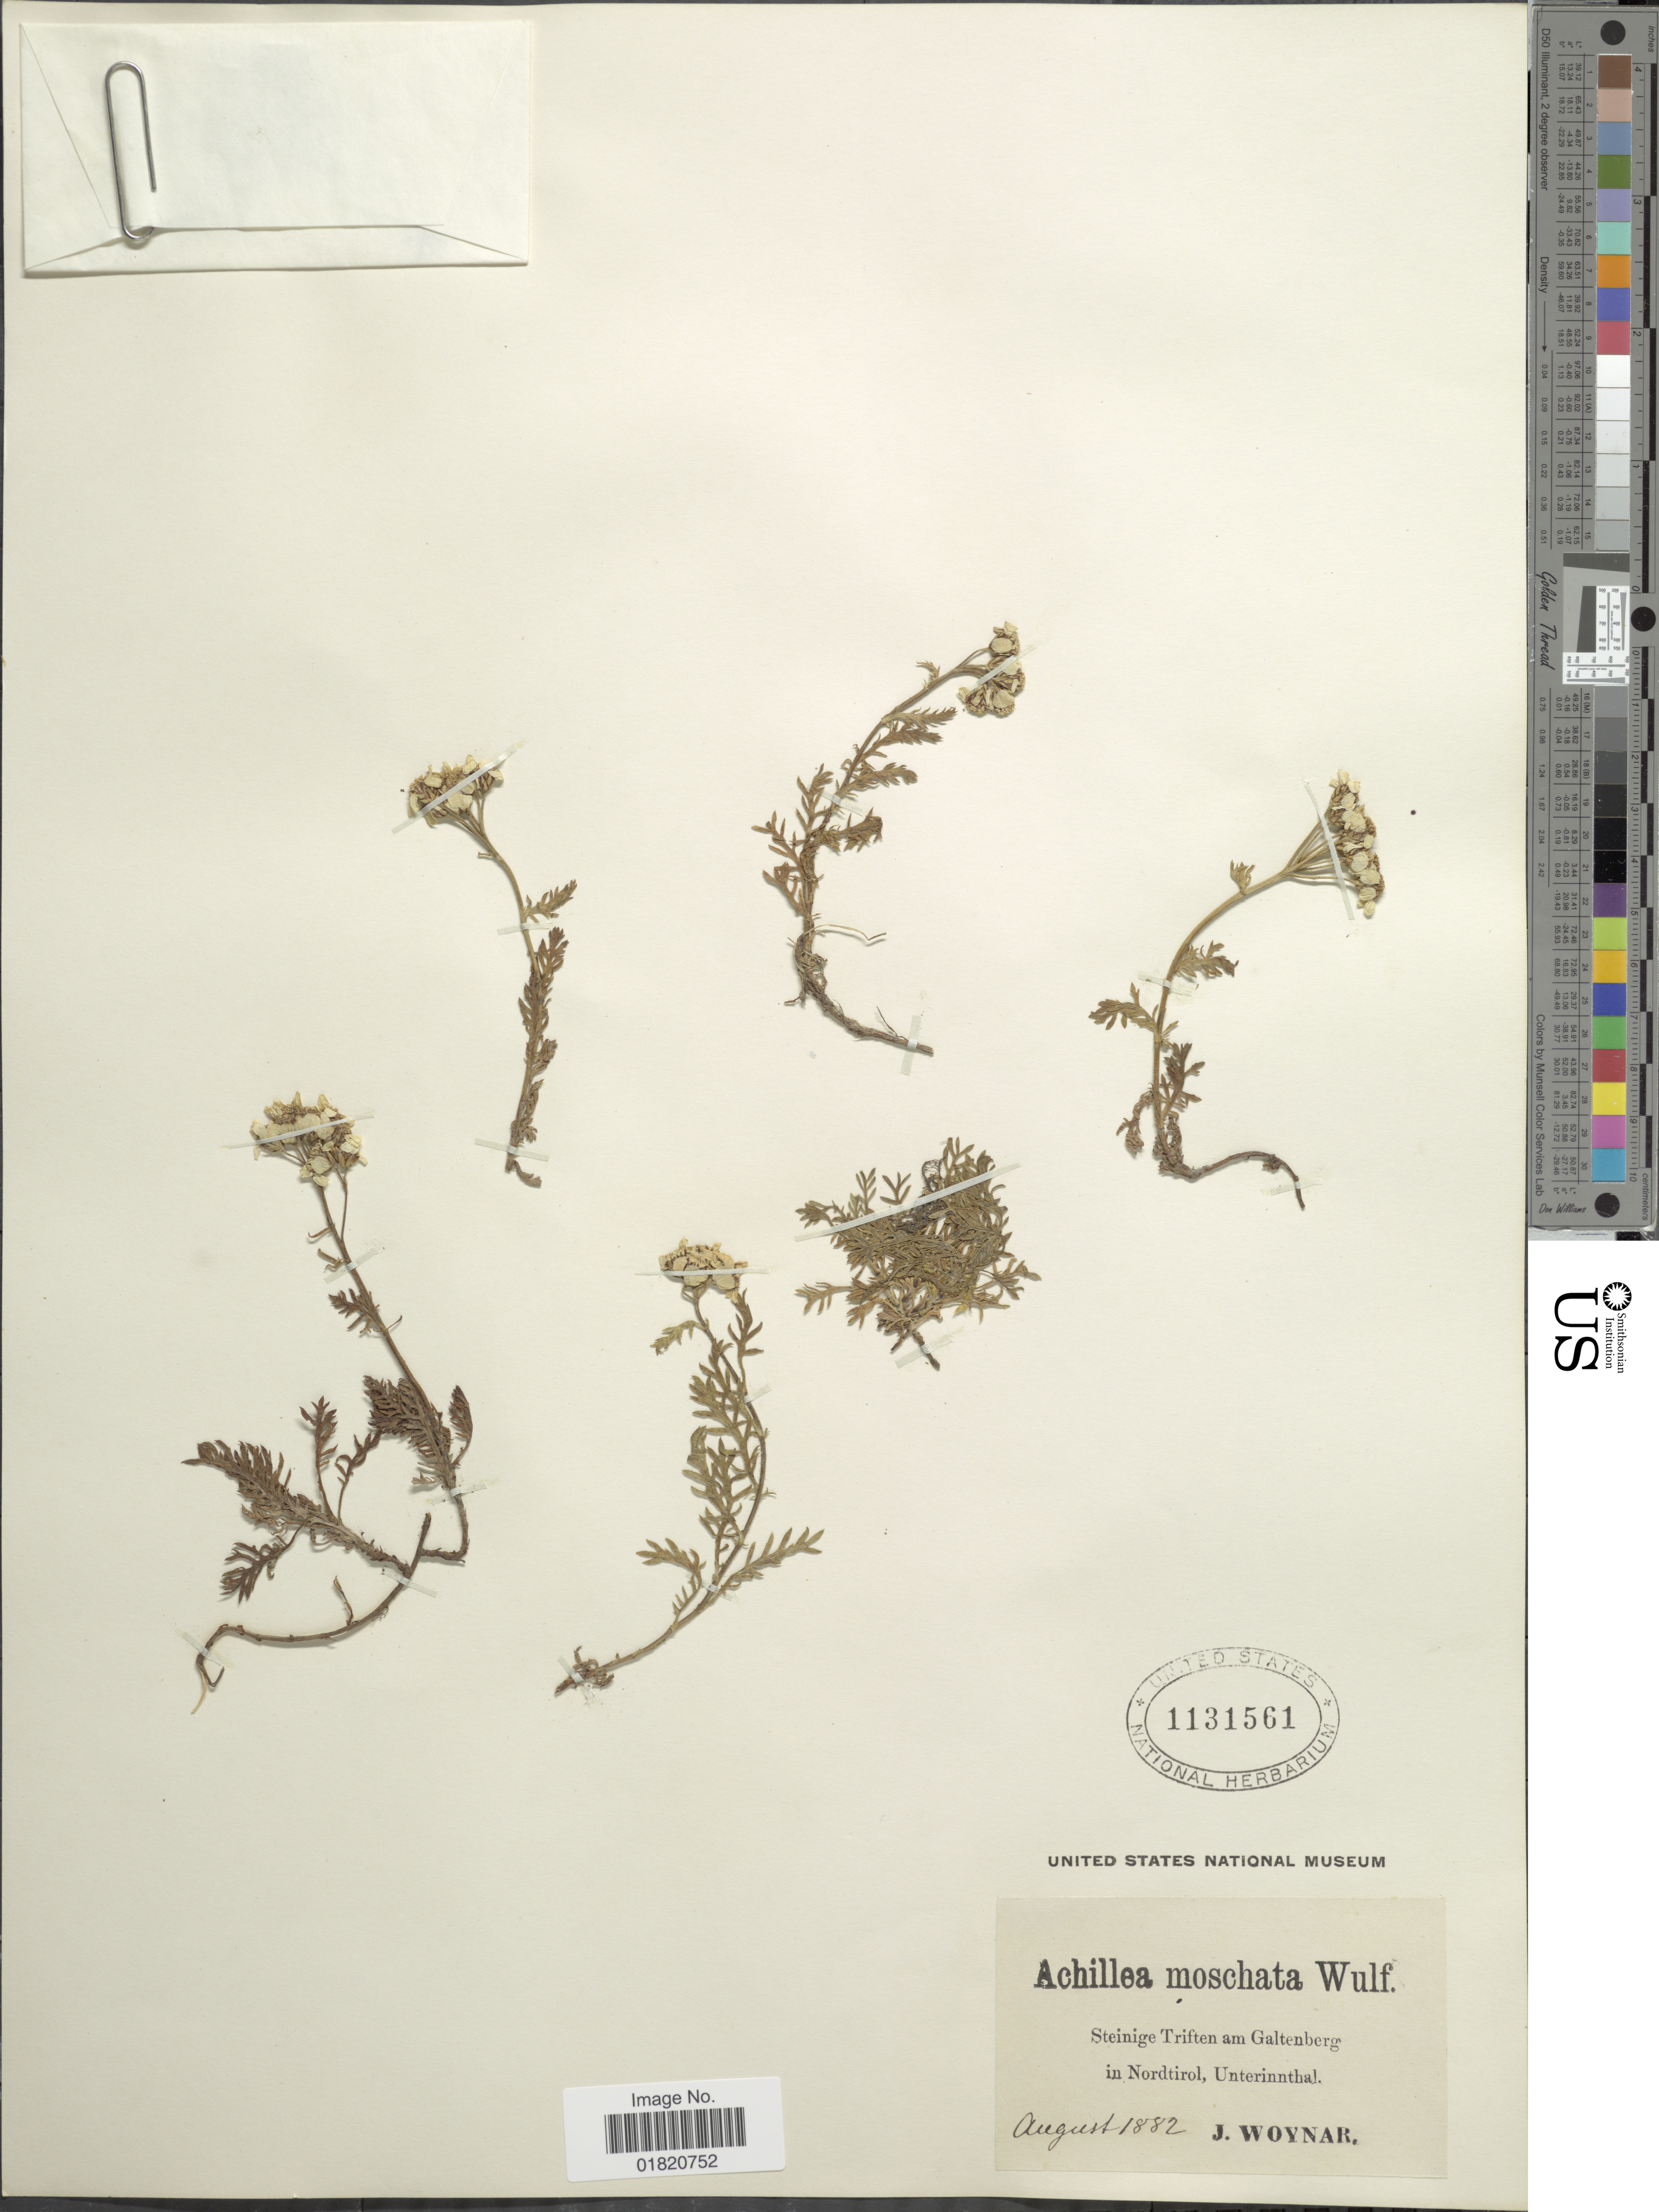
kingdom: Plantae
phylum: Tracheophyta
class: Magnoliopsida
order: Asterales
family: Asteraceae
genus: Achillea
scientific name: Achillea moschata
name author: Wulfen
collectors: J. Woynar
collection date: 1882-08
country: Austria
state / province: Tirol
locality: Steinige Triften am Galtenberg in Nordtirol, Unterinnthal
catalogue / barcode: US 1131561